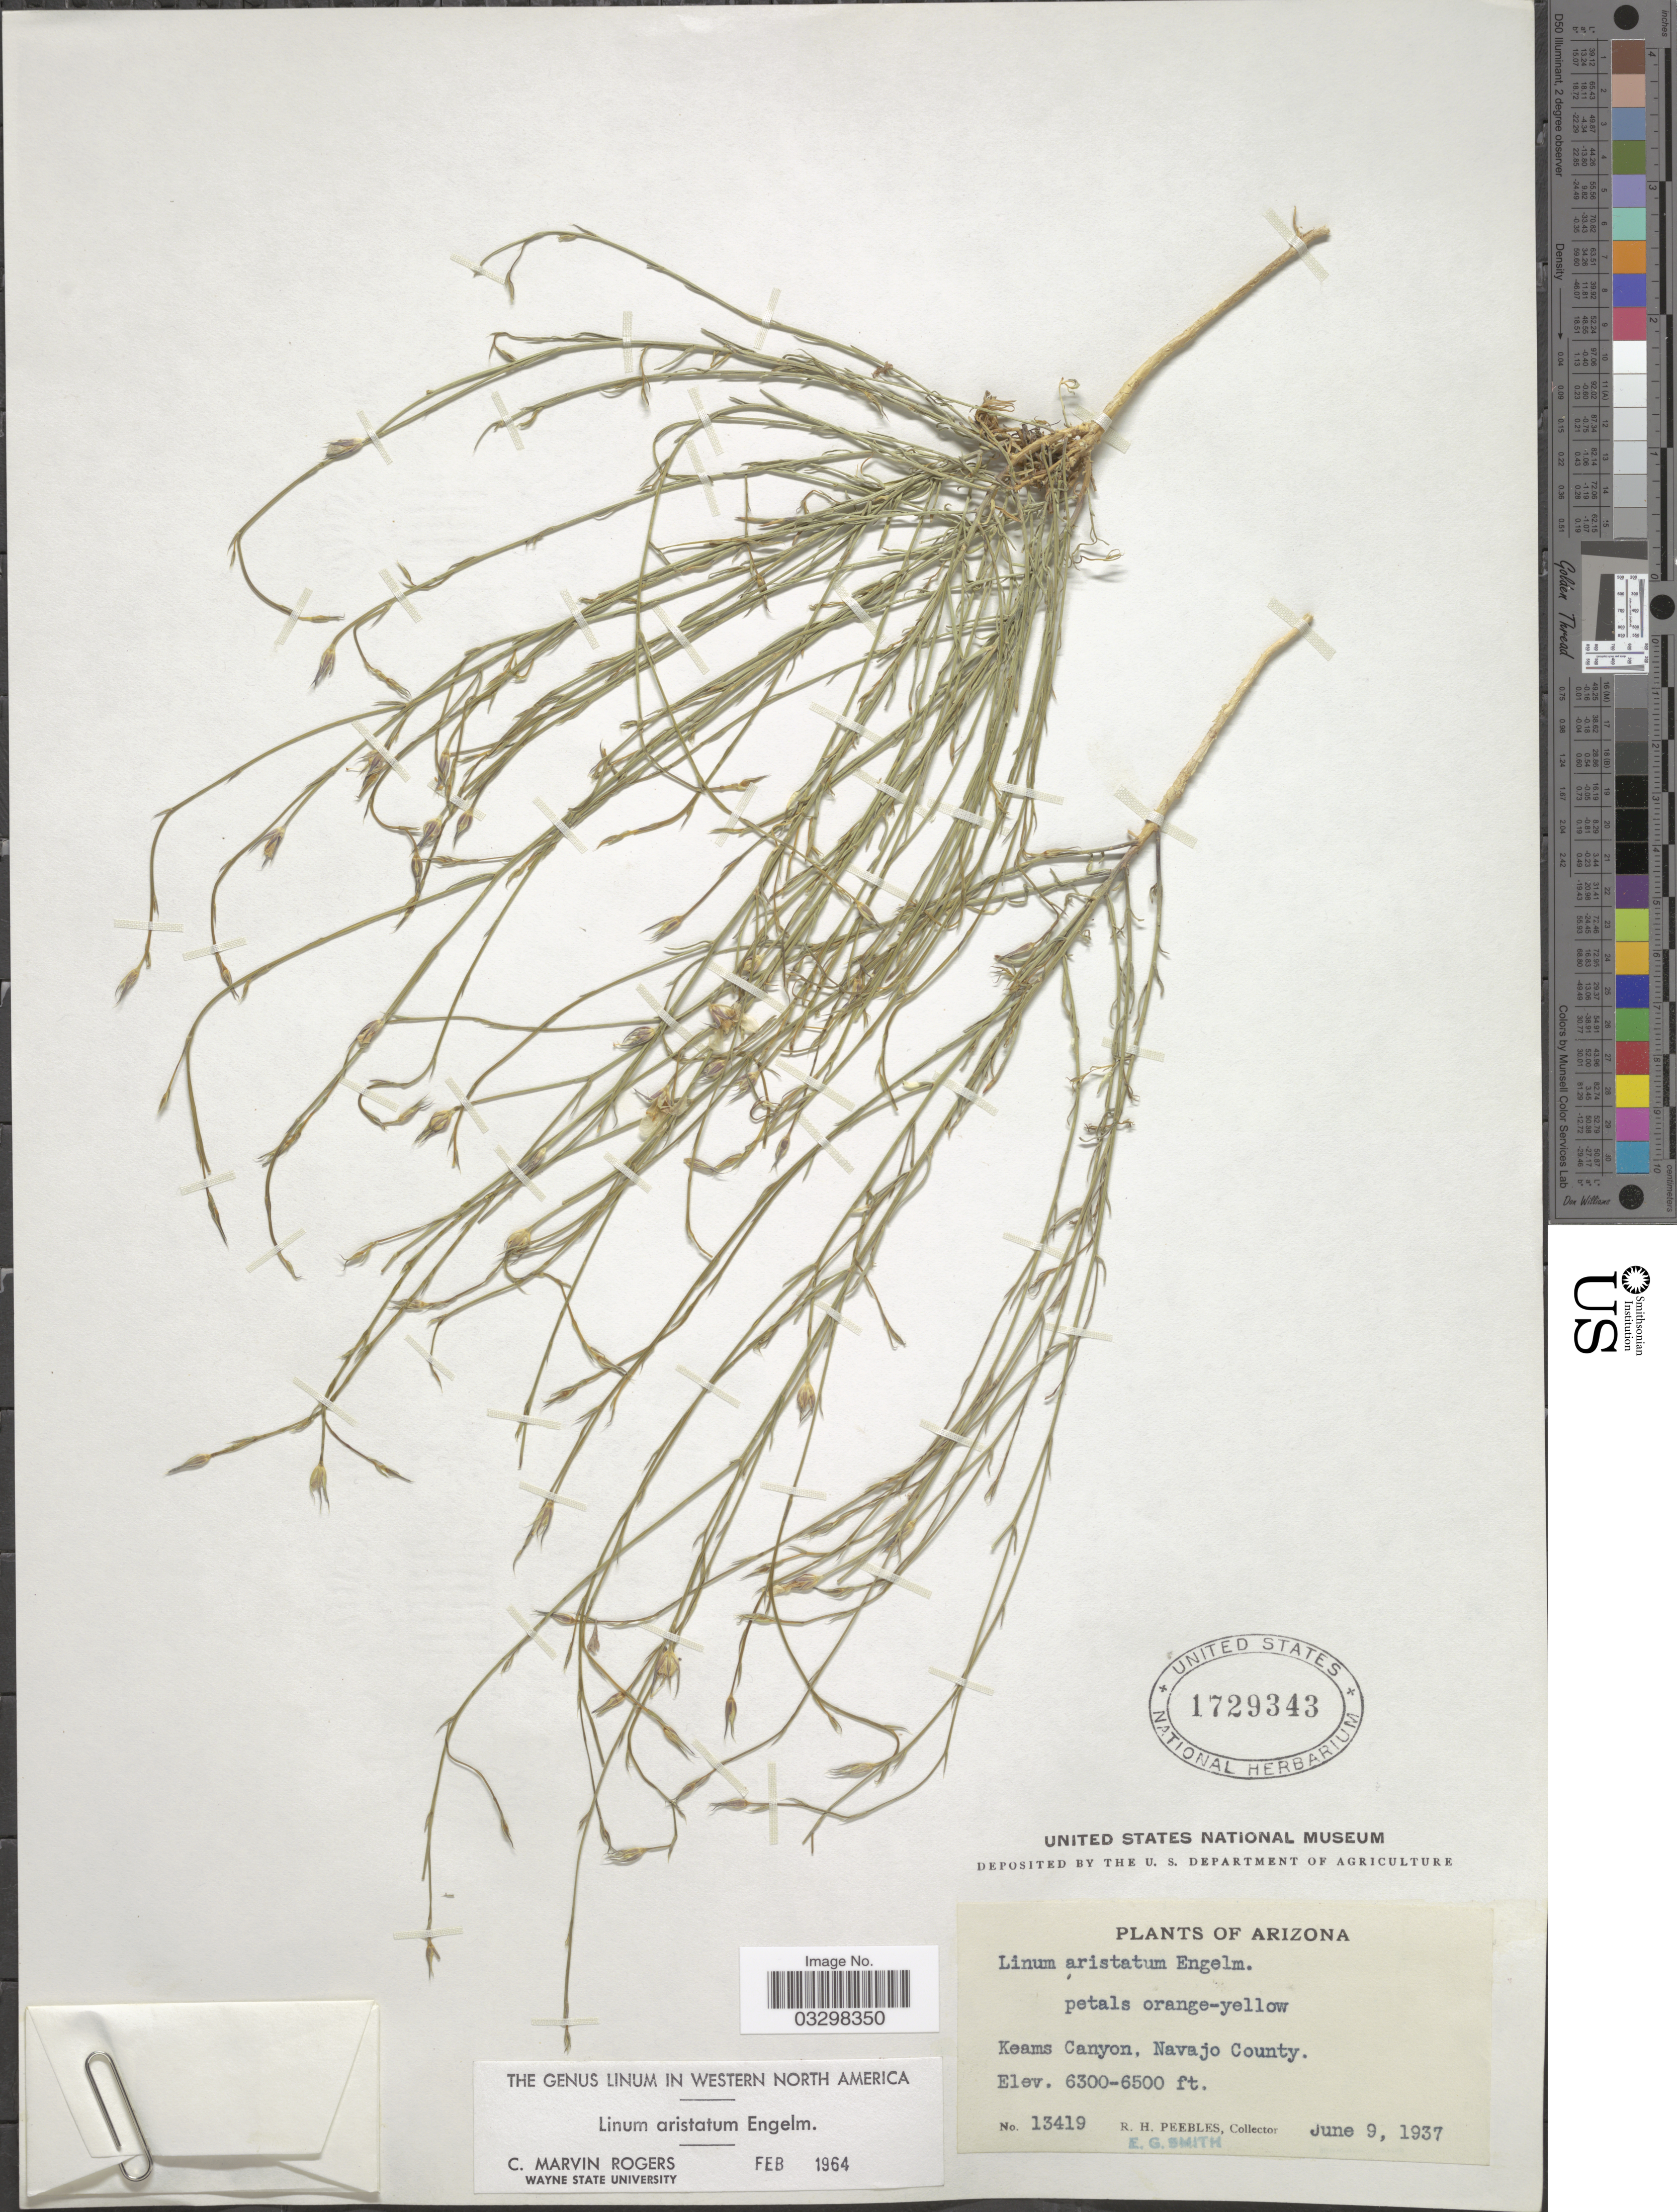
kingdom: Plantae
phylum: Tracheophyta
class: Magnoliopsida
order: Malpighiales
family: Linaceae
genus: Linum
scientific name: Linum aristatum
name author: Engelm.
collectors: R. H. Peebles & E. G. Smith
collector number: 13419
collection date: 1937-06-09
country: United States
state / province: Arizona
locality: Keams Canyon, Navajo County.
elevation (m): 1920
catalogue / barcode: US 1729343